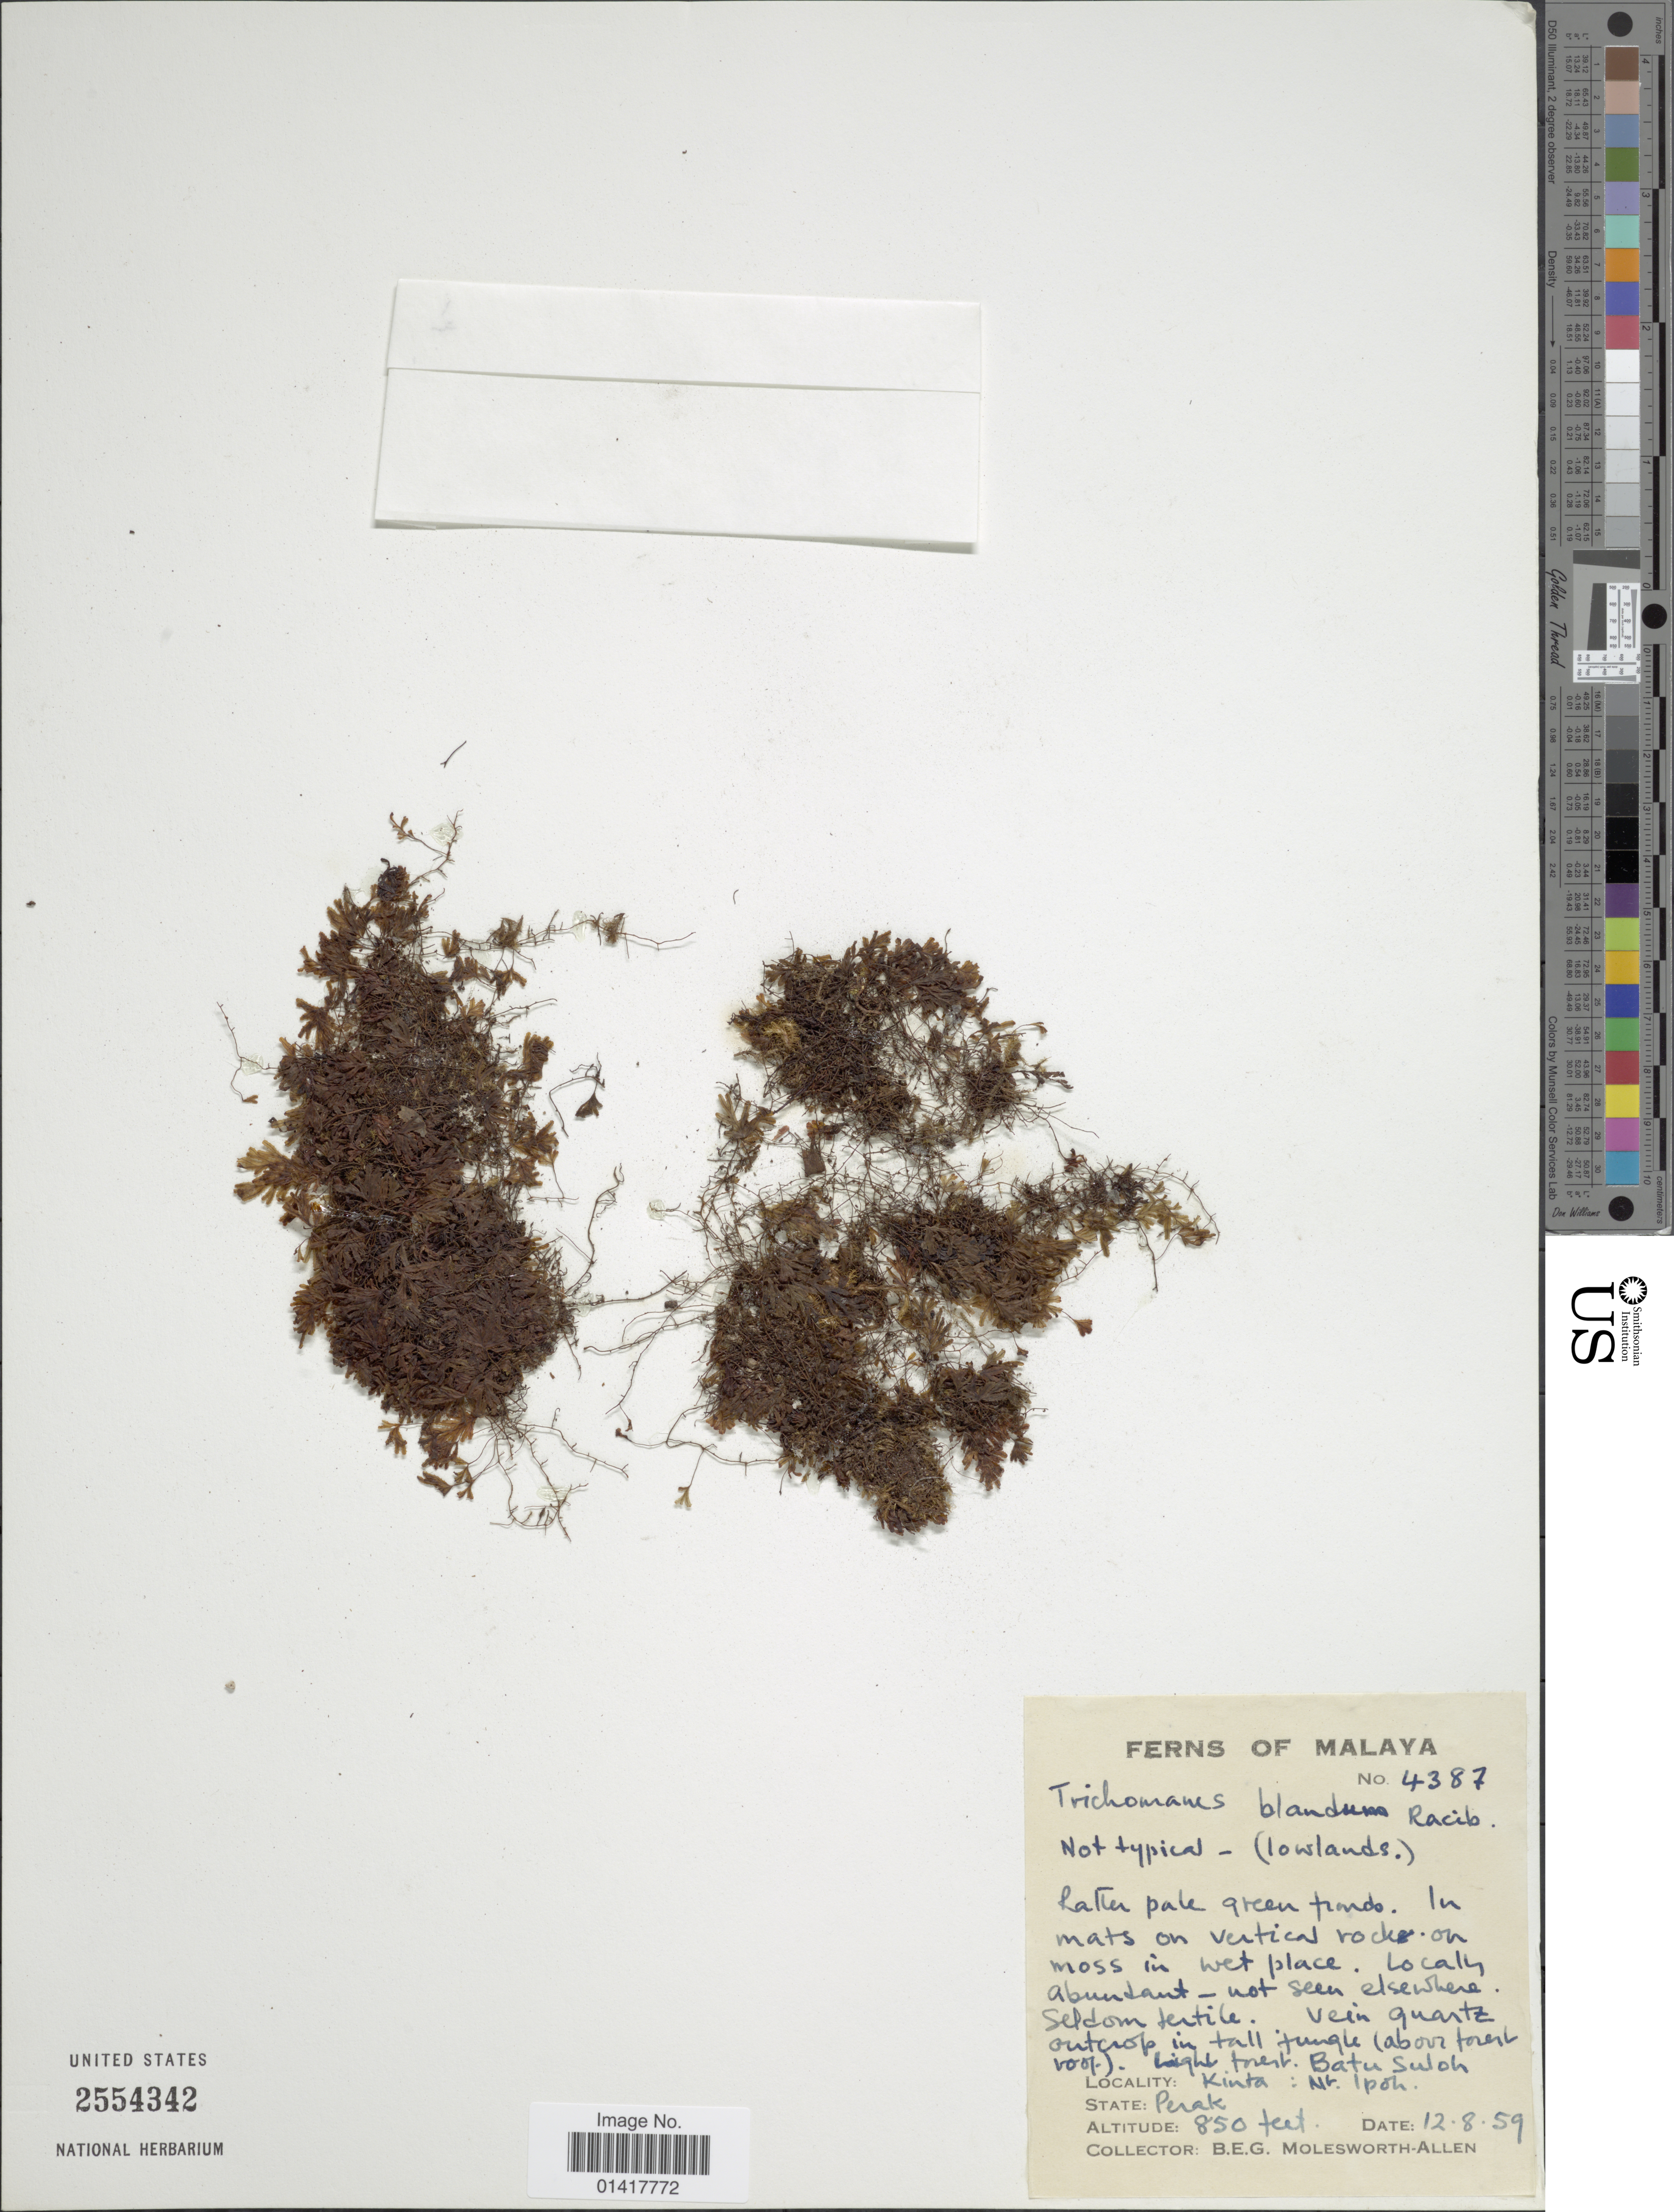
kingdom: Plantae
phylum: Tracheophyta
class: Polypodiopsida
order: Hymenophyllales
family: Hymenophyllaceae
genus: Hymenophyllum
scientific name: Hymenophyllum blandum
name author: Racib.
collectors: B. E. G. Molesworth-Allen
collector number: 4387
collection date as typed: Transcribed d/m/y: 12/8/59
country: Malaysia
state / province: Perak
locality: Malaya. Batu Suloh. Kinta : Nr. Ipoh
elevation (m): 259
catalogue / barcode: US 2554342